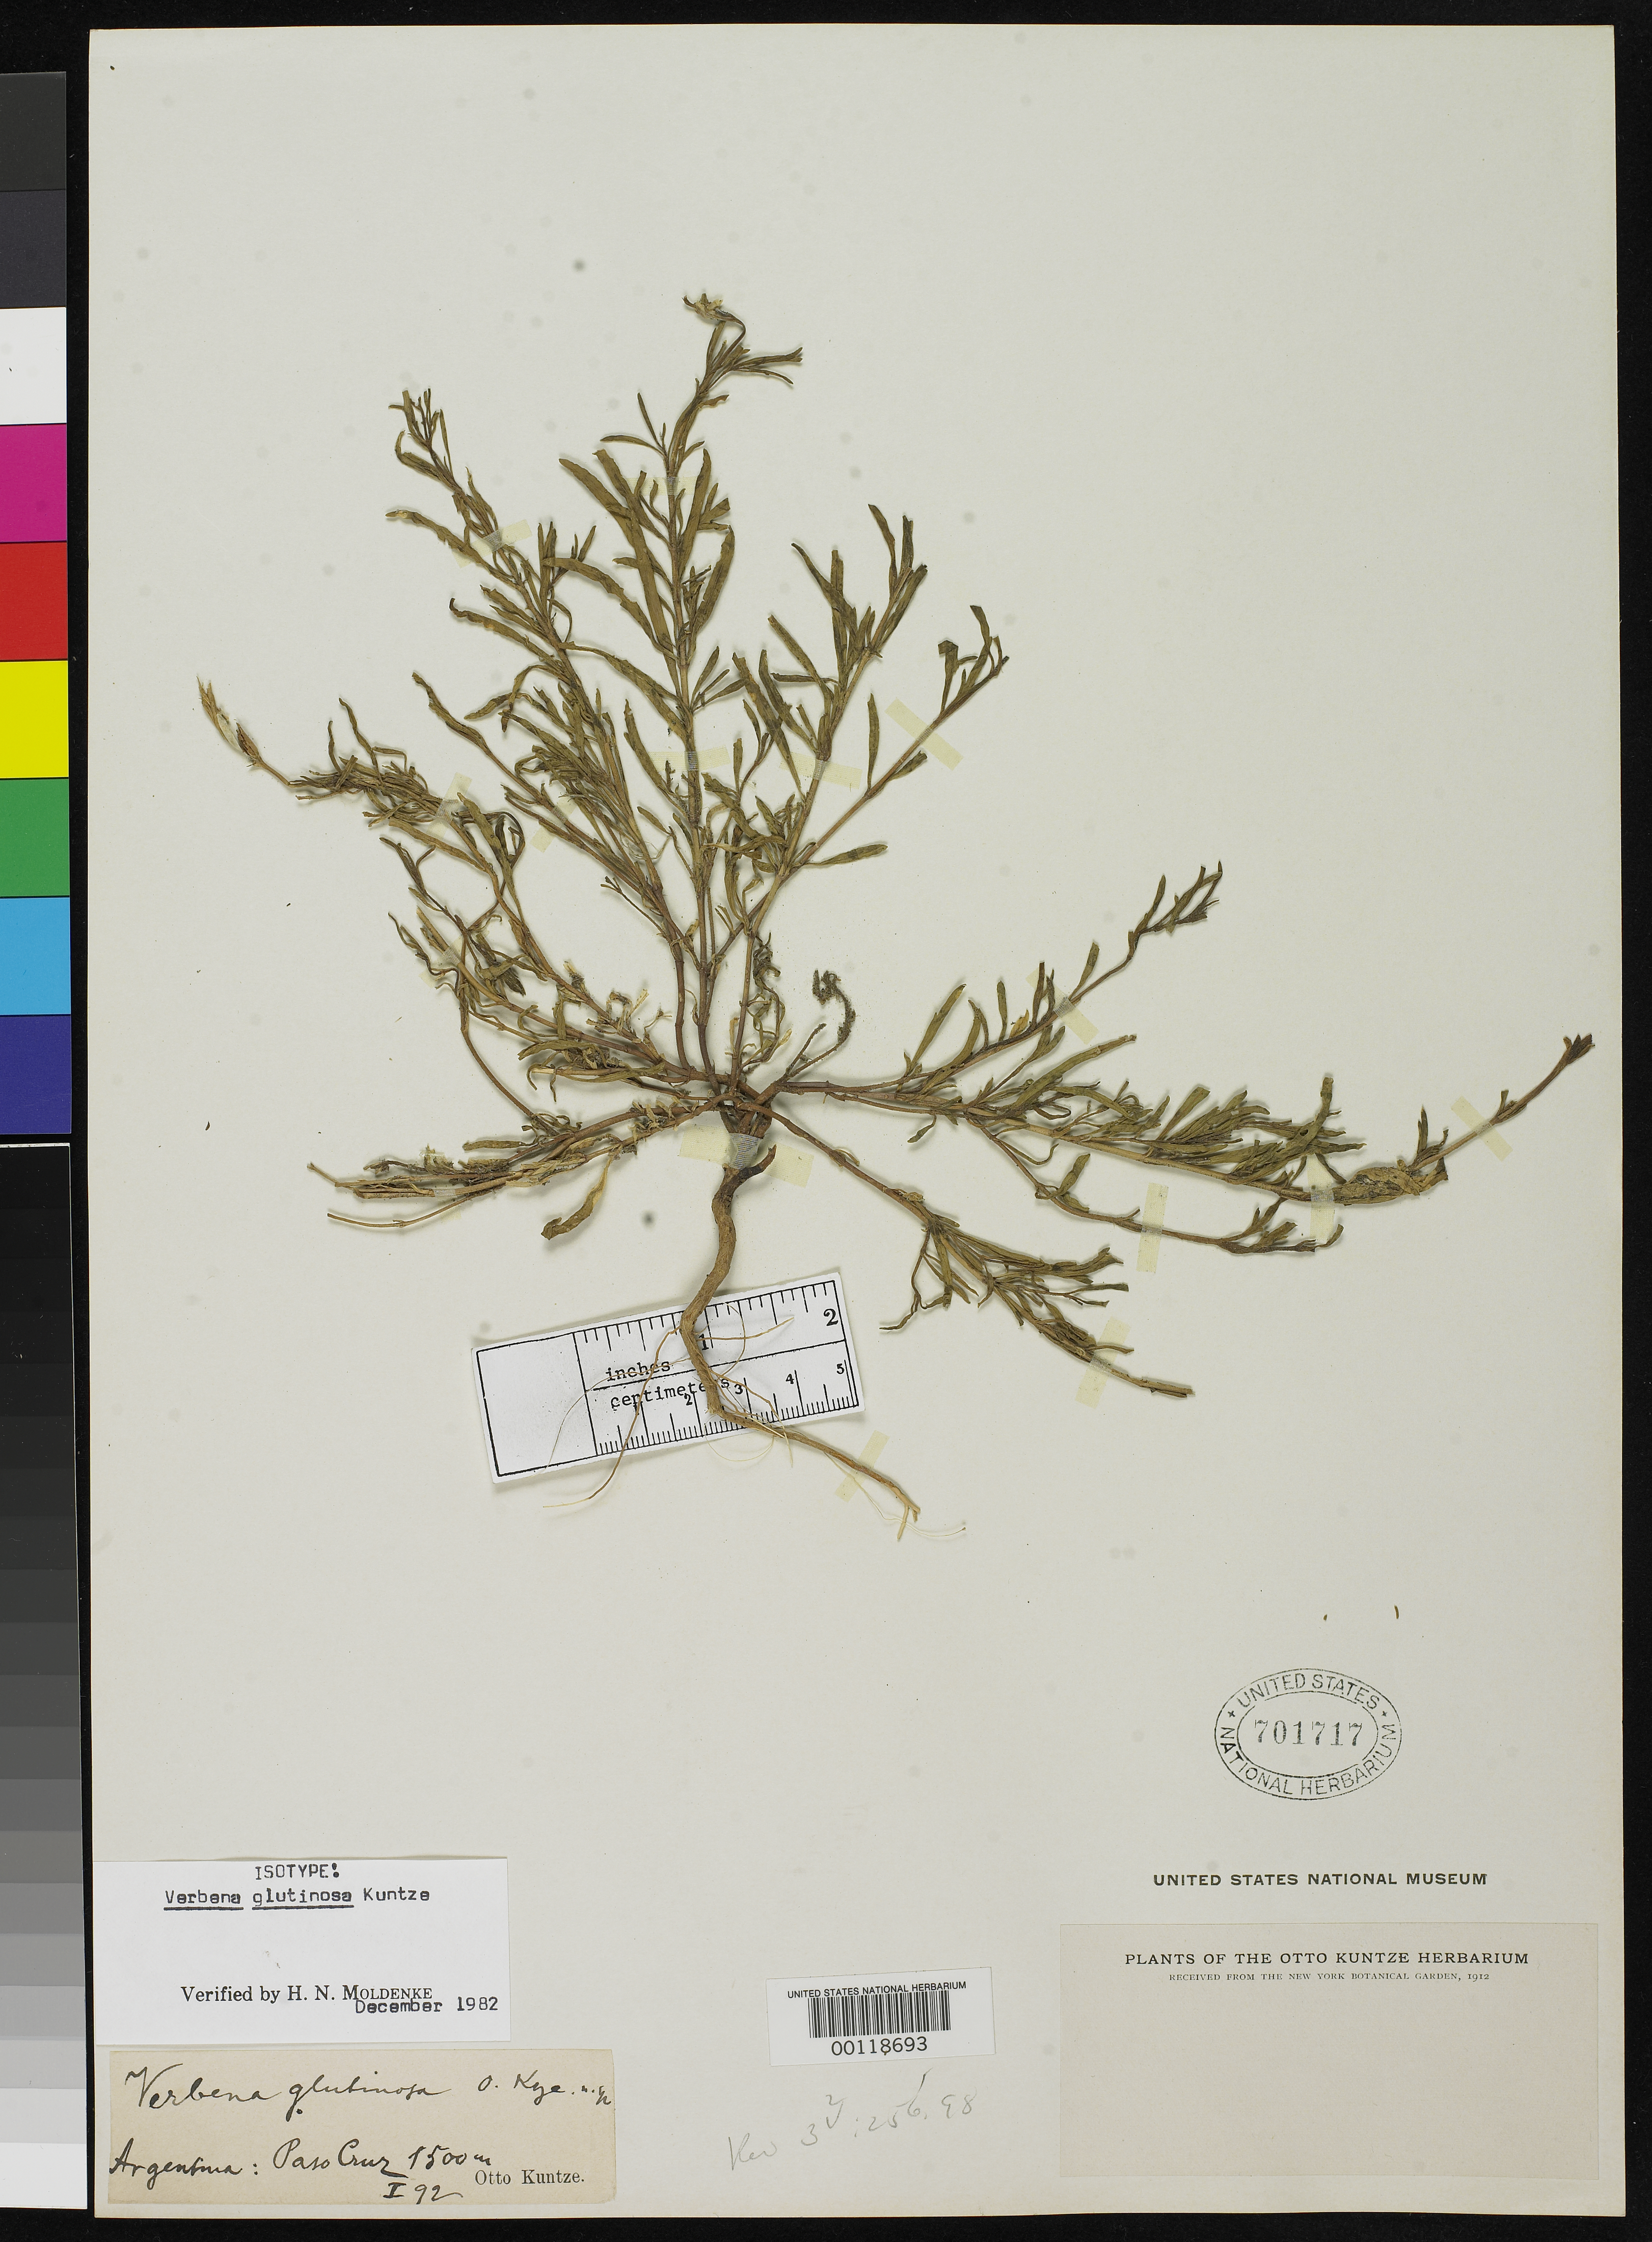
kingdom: Plantae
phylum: Tracheophyta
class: Magnoliopsida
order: Lamiales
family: Verbenaceae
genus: Verbena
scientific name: Verbena glutinosa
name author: Kuntze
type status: Isotype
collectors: C.E.O. Kuntze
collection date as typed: Jan 1892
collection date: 1892-01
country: Argentina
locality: Paso Cruz.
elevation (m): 1500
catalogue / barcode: US 701717